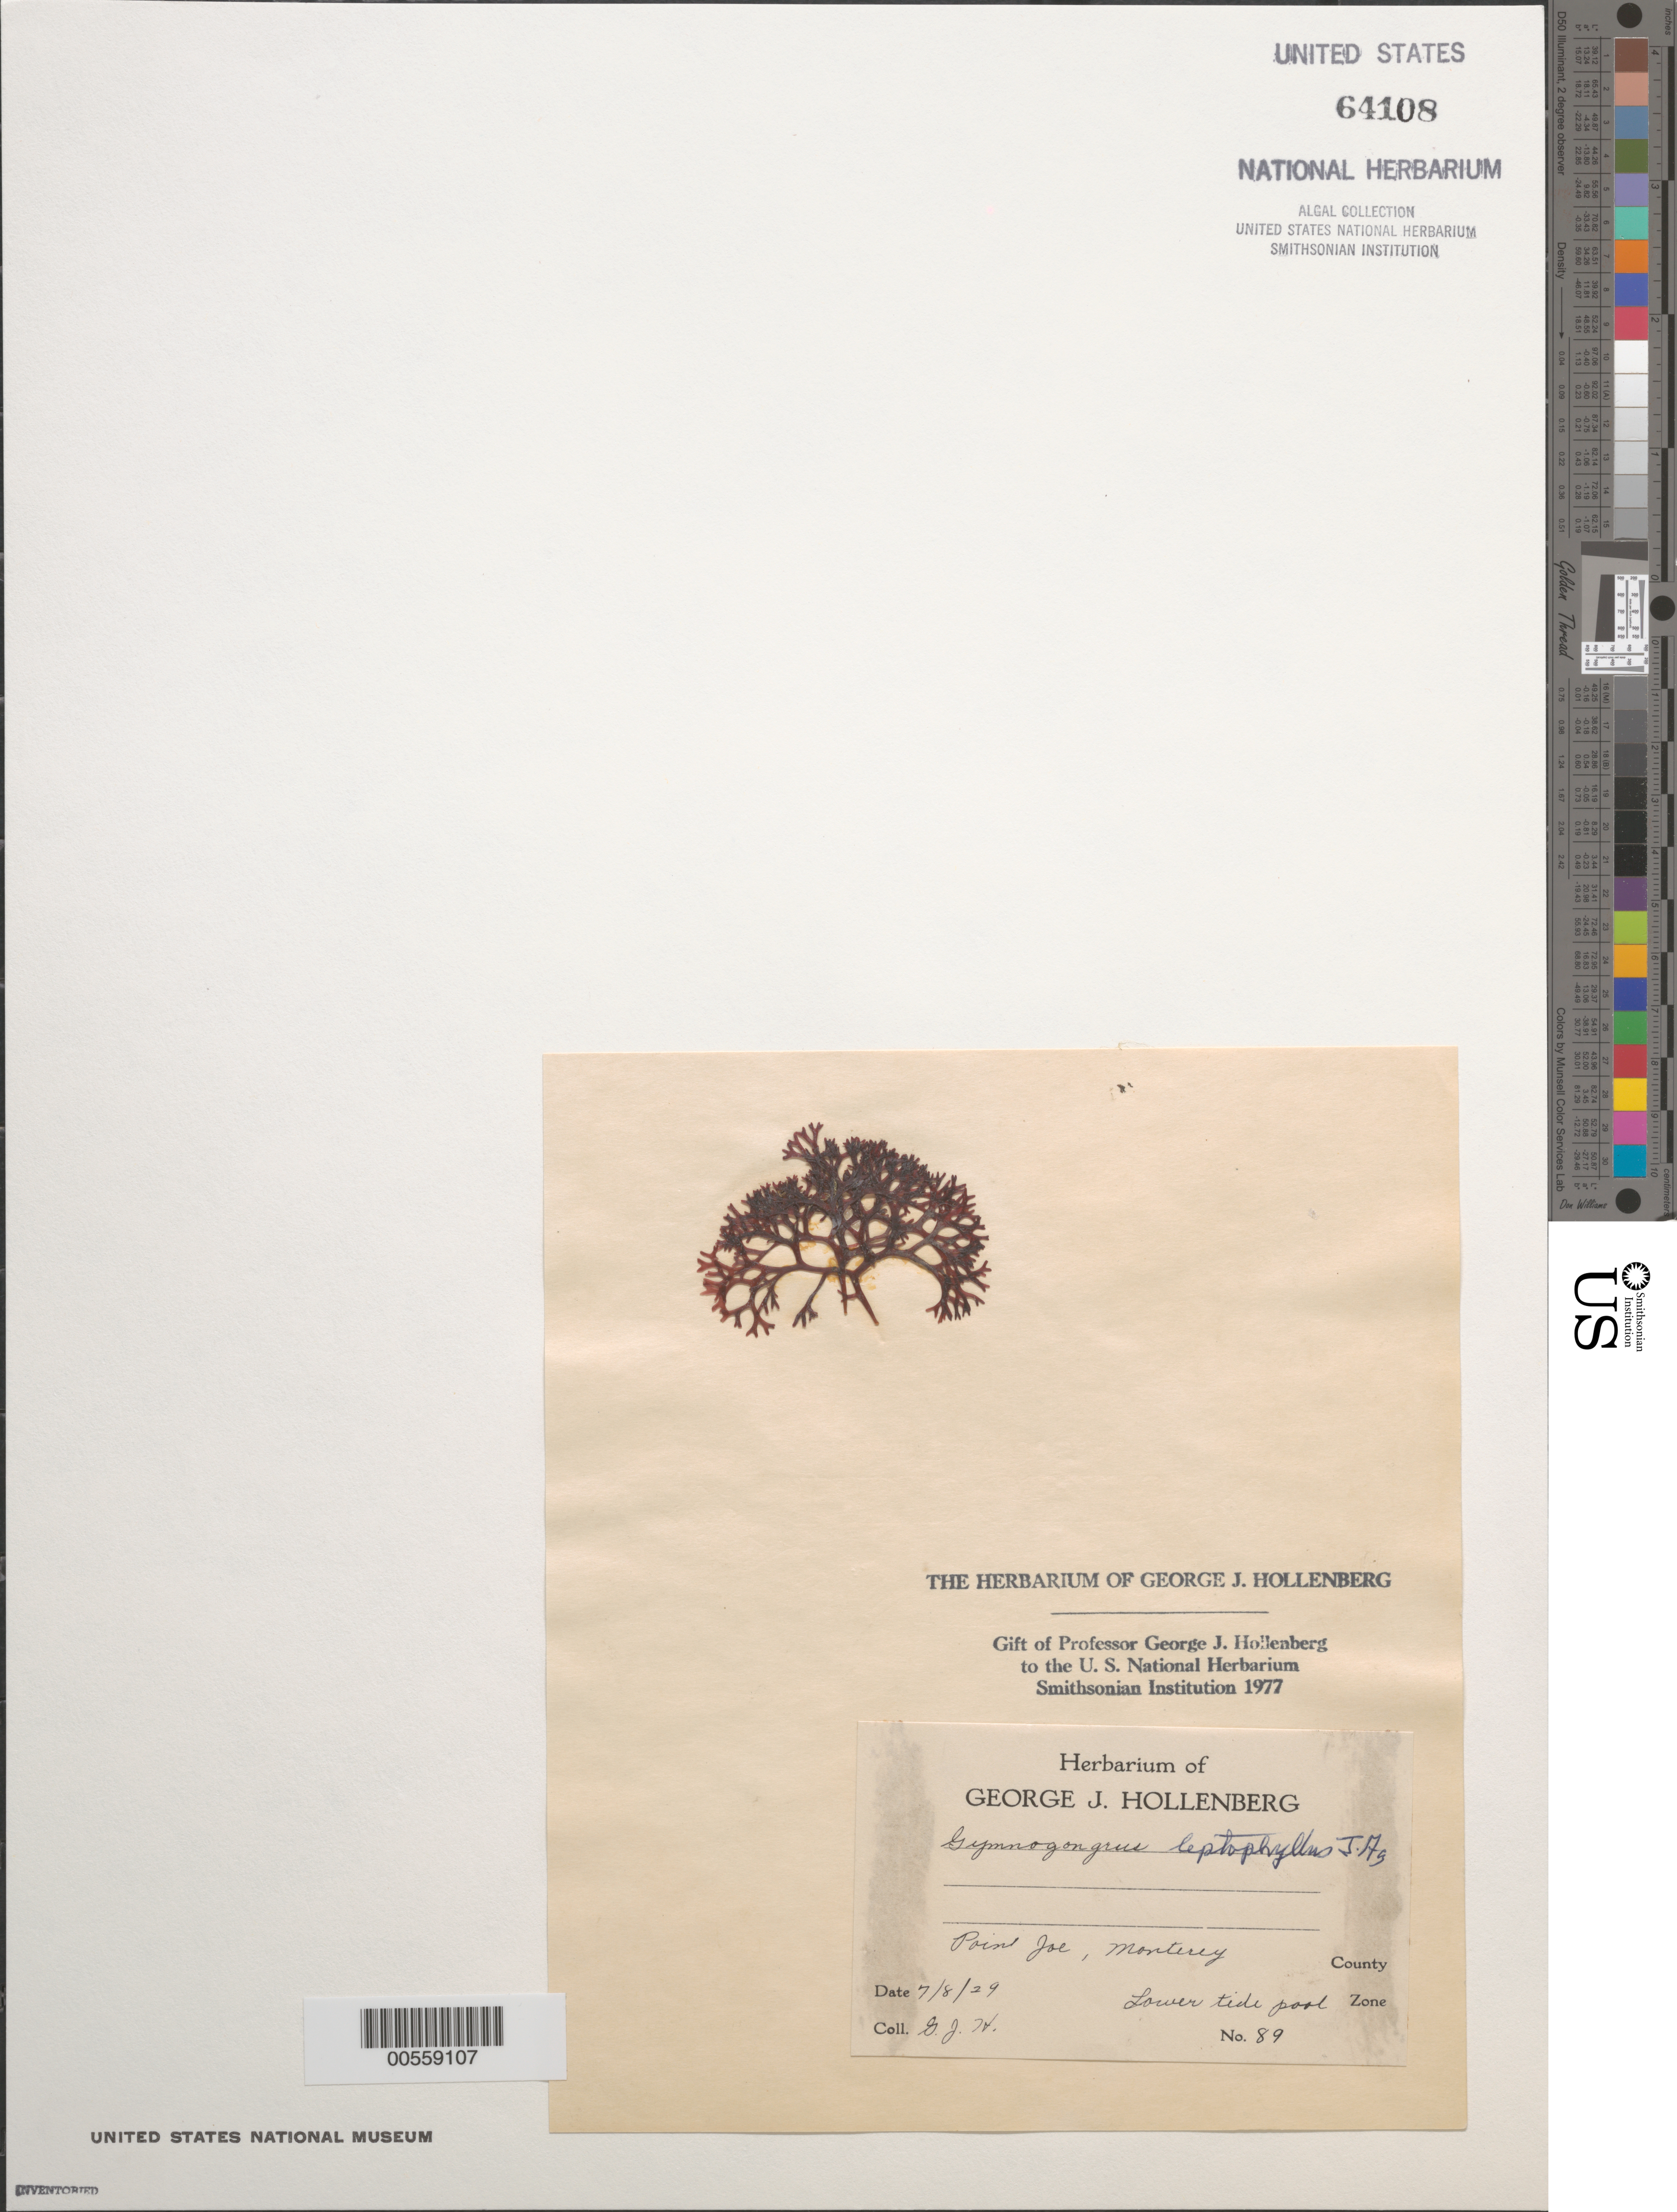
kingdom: Plantae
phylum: Rhodophyta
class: Florideophyceae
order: Gigartinales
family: Phyllophoraceae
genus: Besa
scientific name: Besa leptophylla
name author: (J. Agardh) M.S.Calderon & K.A. Miller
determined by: Algae name updating Project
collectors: G. Hollenberg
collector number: GJH 89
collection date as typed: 08 Jul 1929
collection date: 1929-07-08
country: United States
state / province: California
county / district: Monterey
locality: Point Joe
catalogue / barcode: US 64108